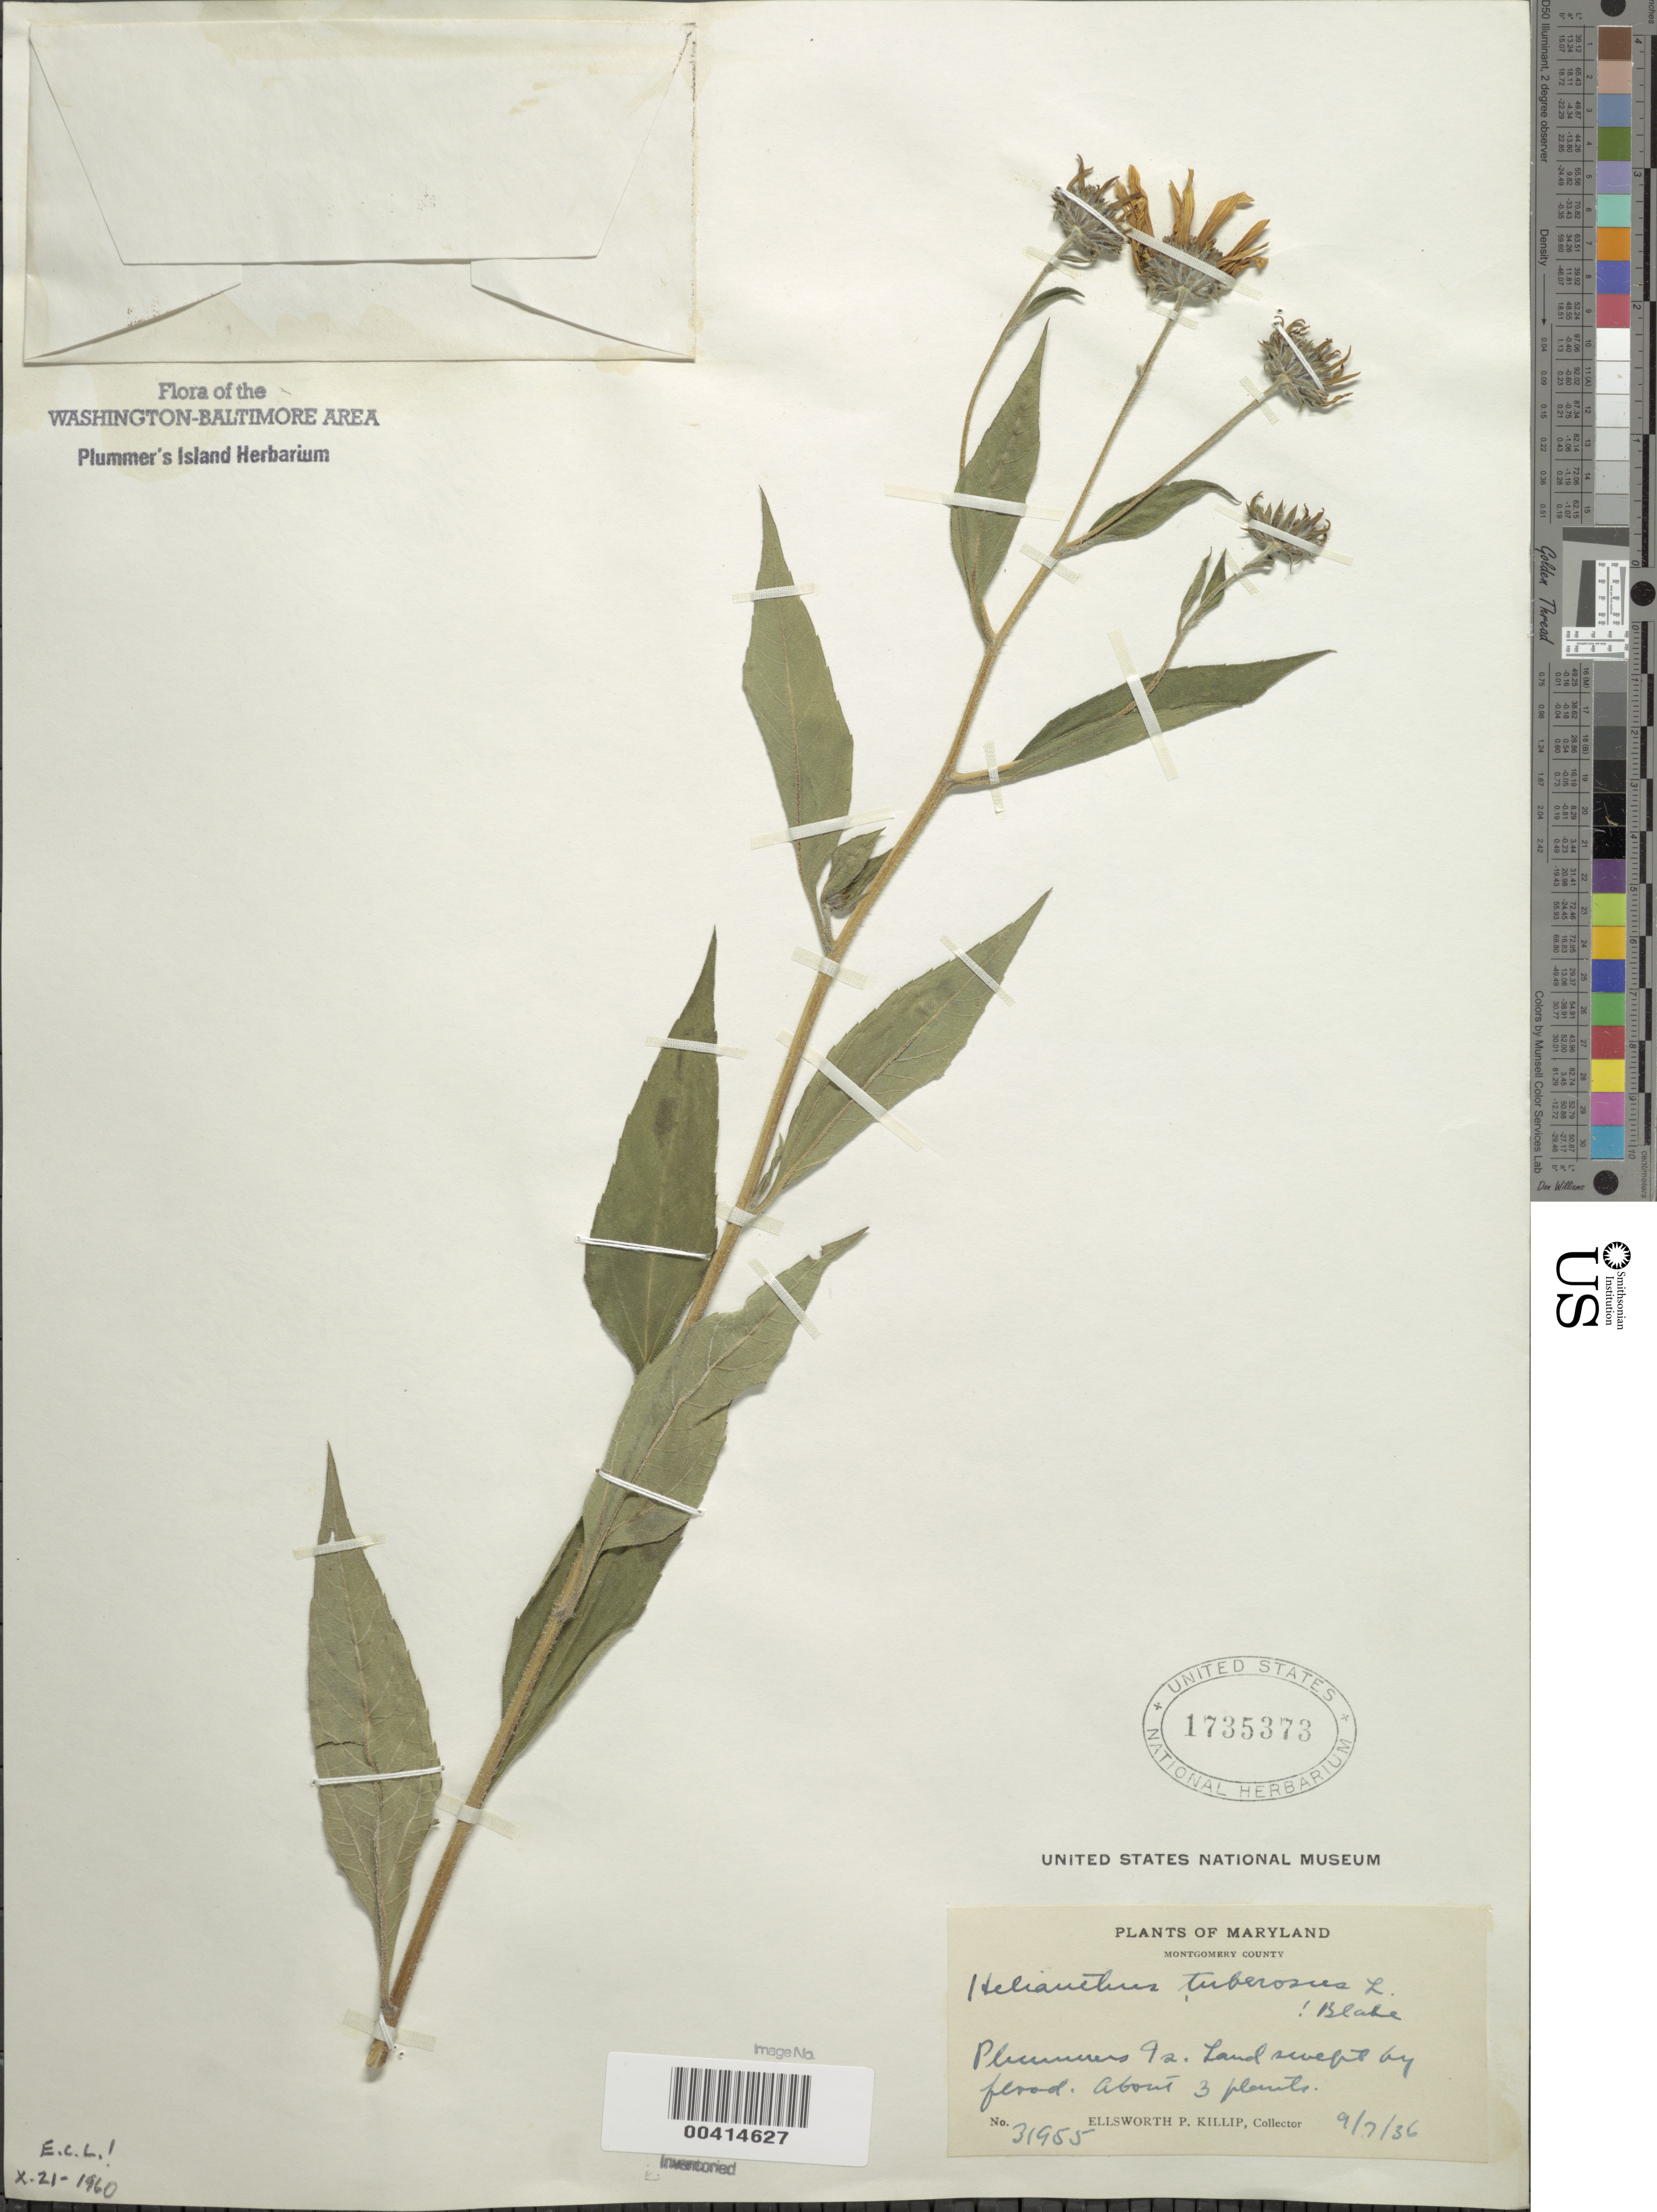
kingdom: Plantae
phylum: Tracheophyta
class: Magnoliopsida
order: Asterales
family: Asteraceae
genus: Helianthus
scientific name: Helianthus tuberosus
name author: L.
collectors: E. P. Killip & N. Hotchkiss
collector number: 31955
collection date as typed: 07 Sep 1936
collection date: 1936-09-07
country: United States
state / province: Maryland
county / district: Montgomery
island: Plummers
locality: Plummer's Island; "barrens" near tree bridge C. & O. Canal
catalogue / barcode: US 1735373